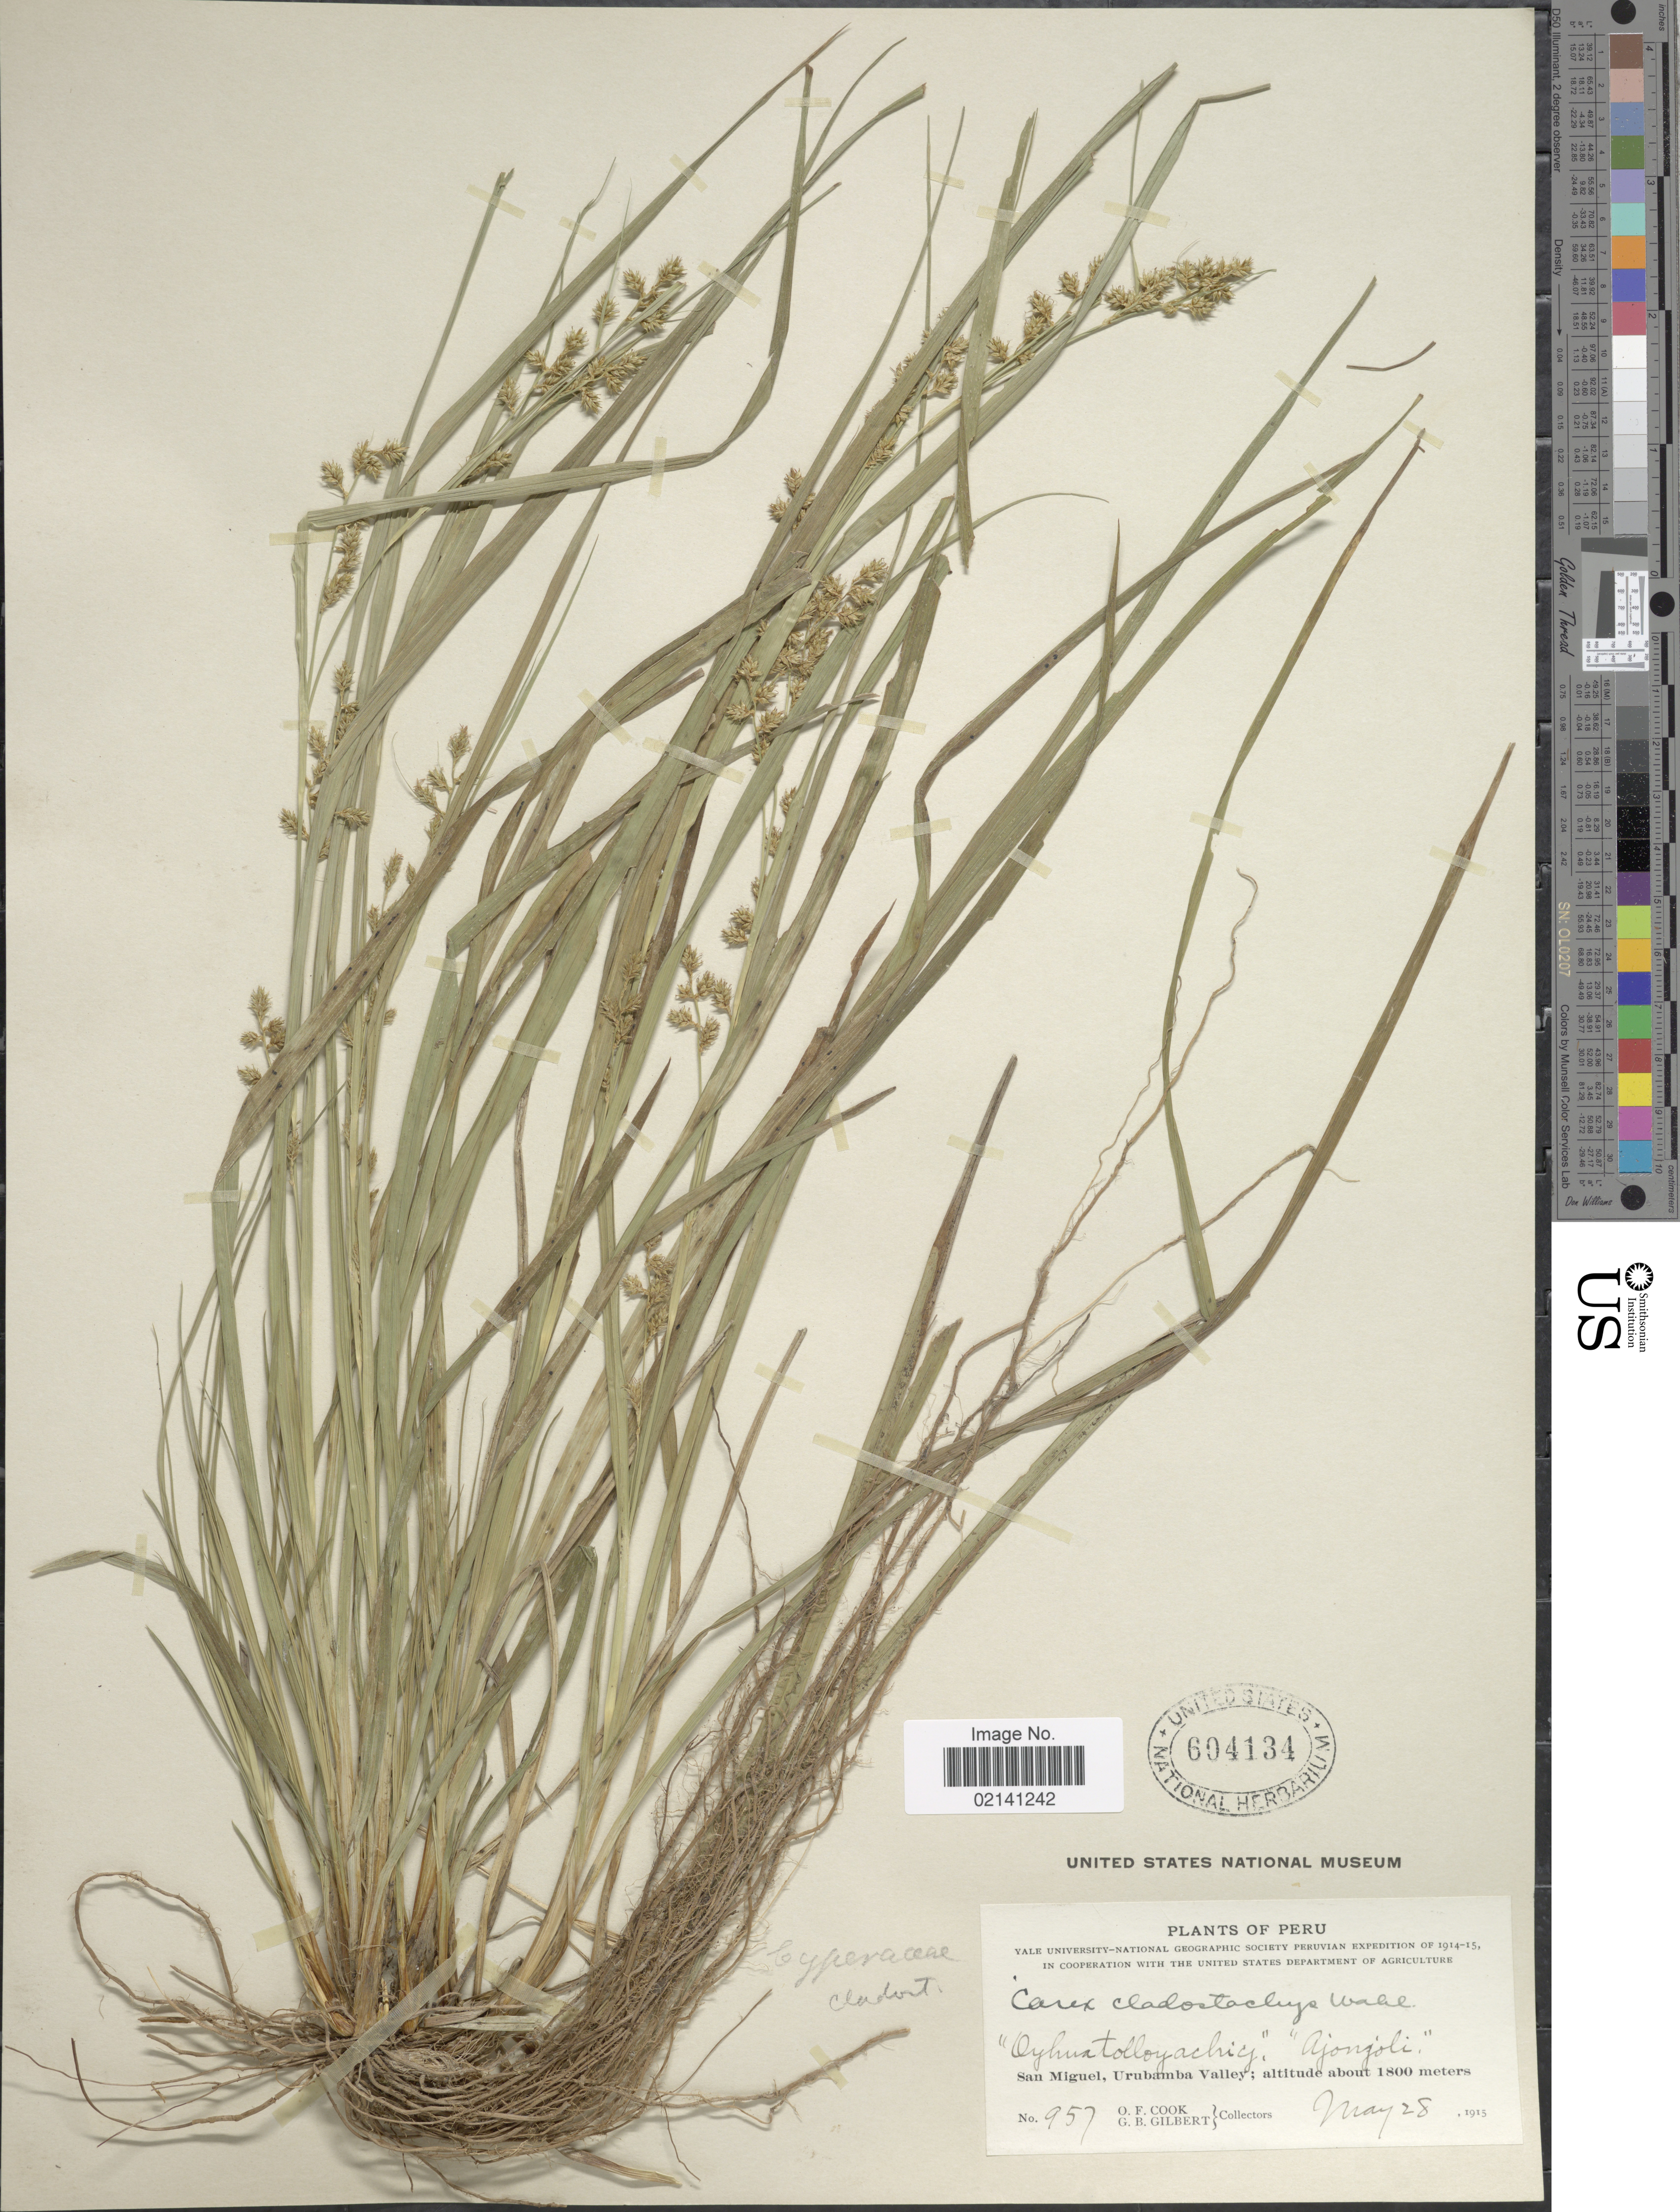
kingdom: Plantae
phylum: Tracheophyta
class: Liliopsida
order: Poales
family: Cyperaceae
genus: Carex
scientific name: Carex polystachya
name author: Sw. ex Wahlenb.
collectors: O. F. Cook & G. B. Gilbert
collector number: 957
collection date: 1915-05-28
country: Peru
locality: San Miguel, Urubamba Valley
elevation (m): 1800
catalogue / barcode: US 604134